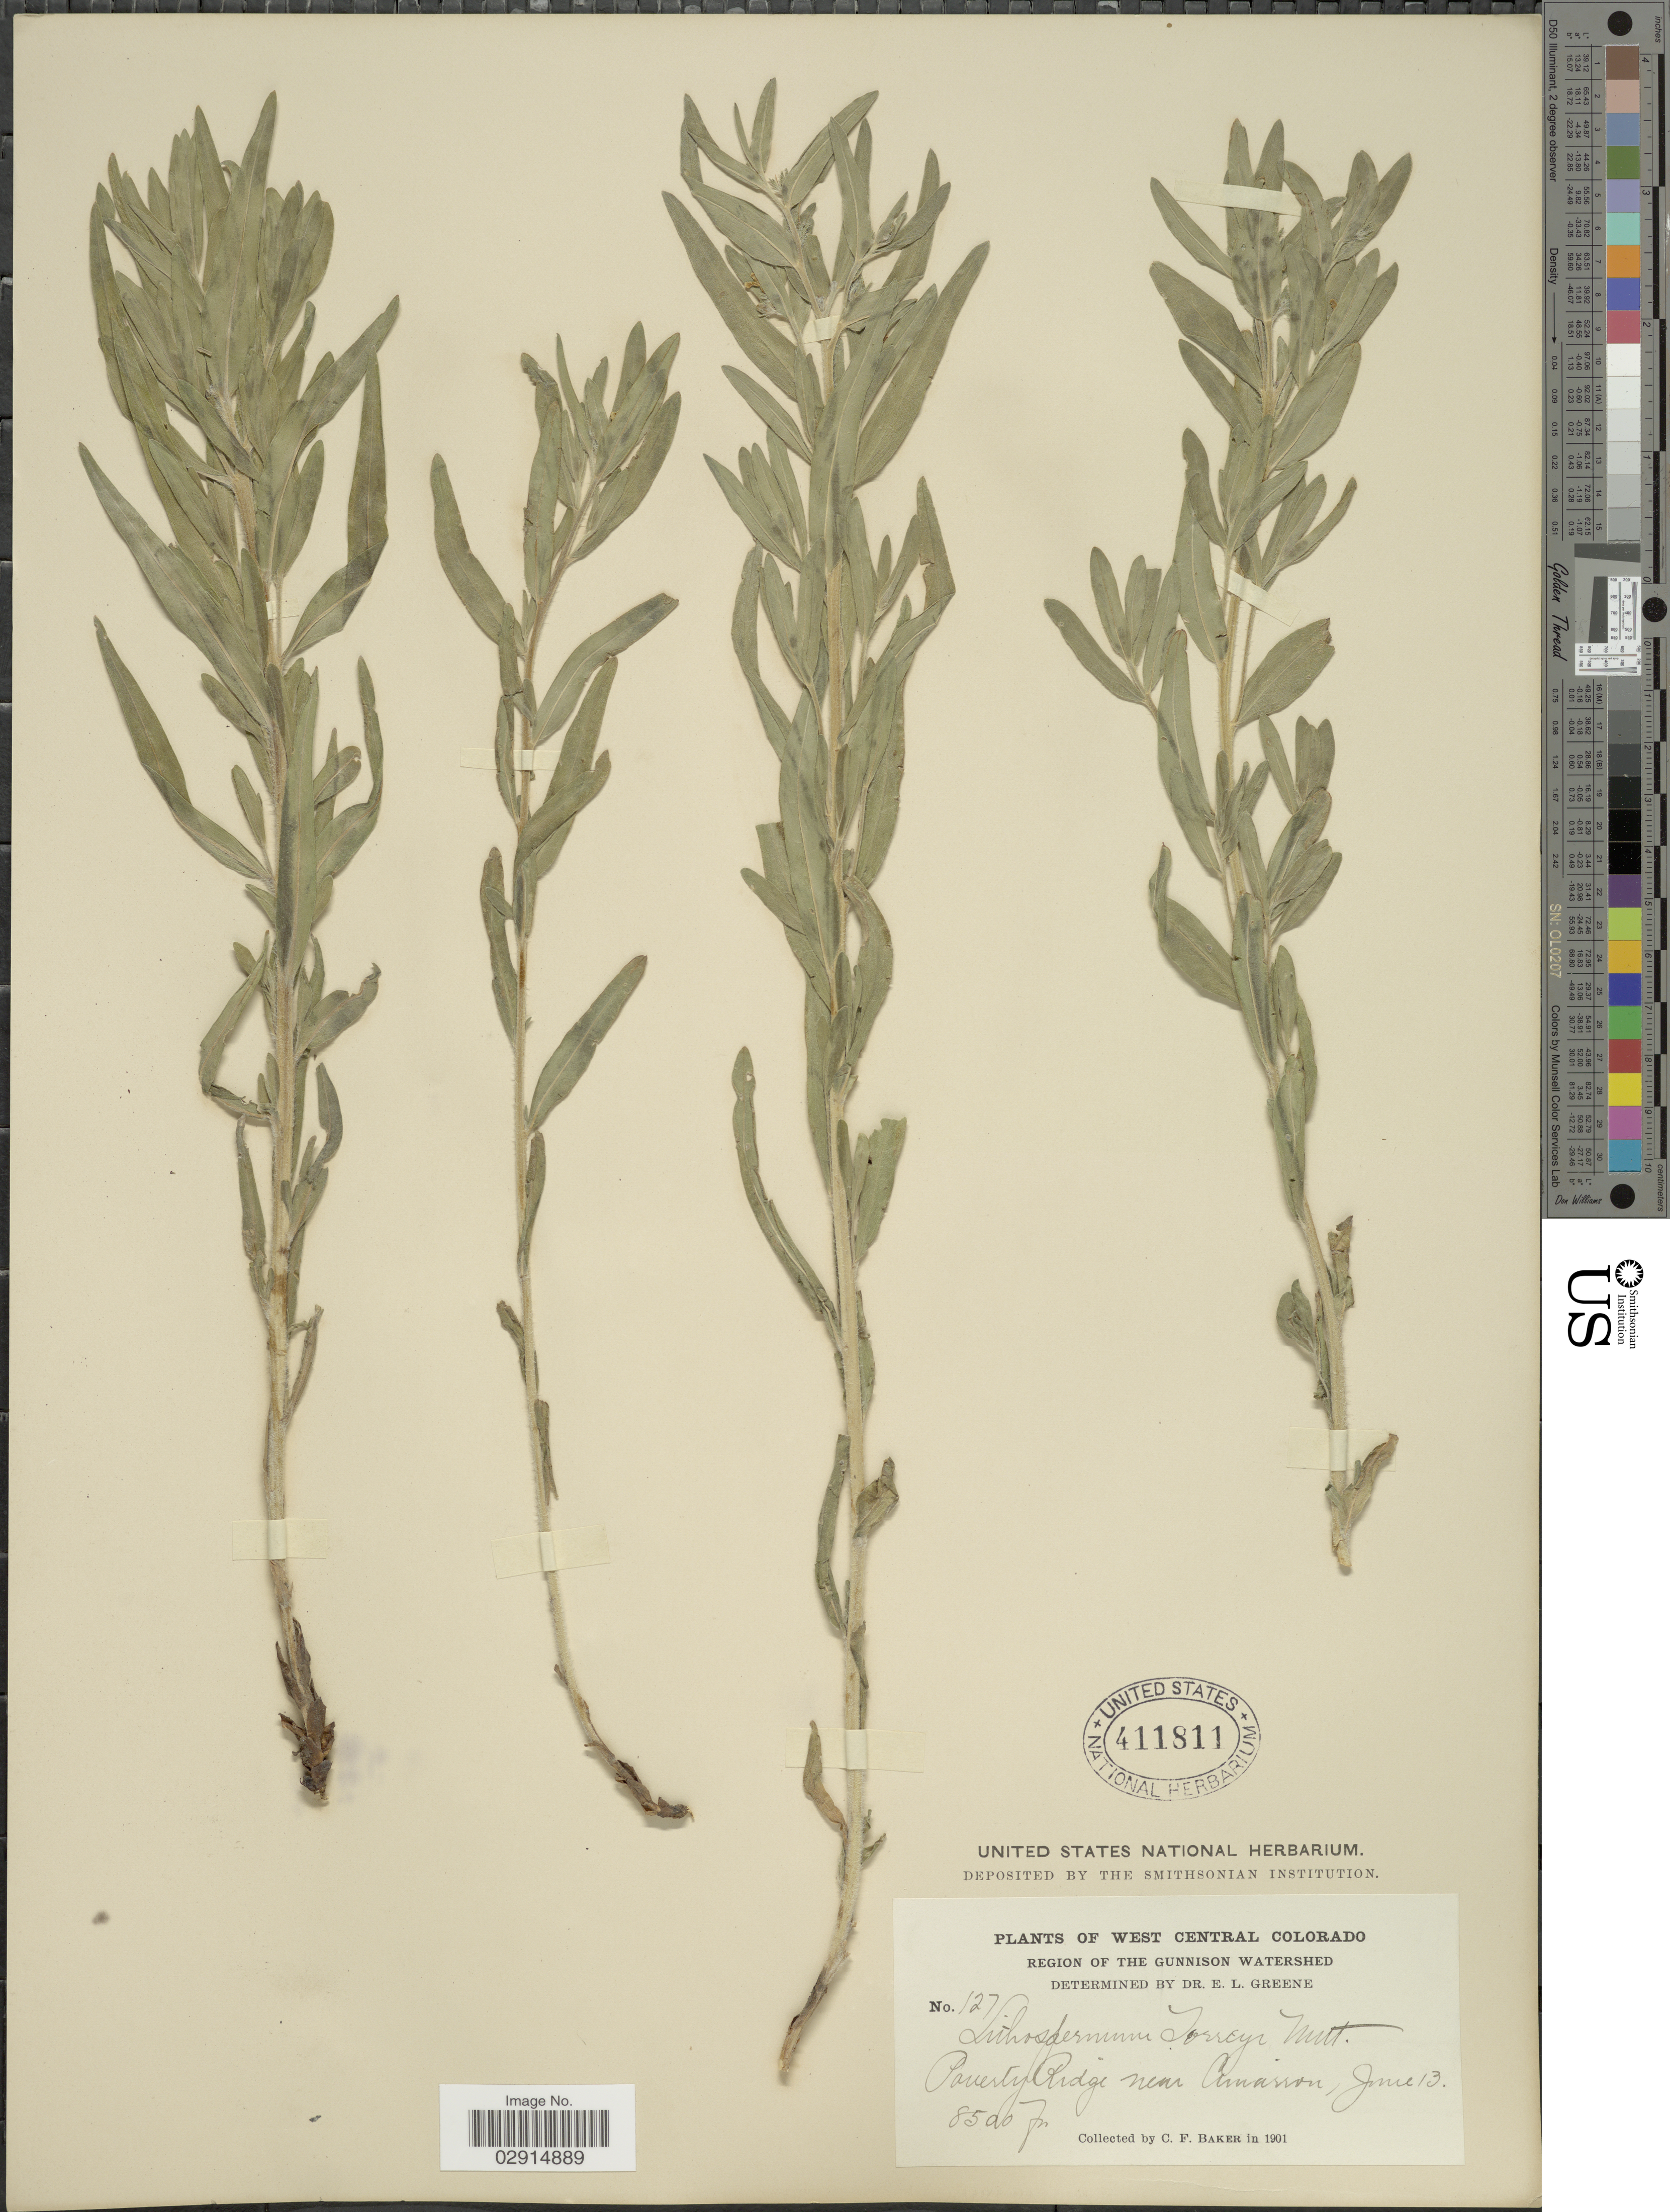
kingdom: Plantae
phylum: Tracheophyta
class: Magnoliopsida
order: Boraginales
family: Boraginaceae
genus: Lithospermum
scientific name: Lithospermum ruderale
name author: Douglas ex Lehm.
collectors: C. F. Baker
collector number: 127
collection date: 1901-06-16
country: United States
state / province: Colorado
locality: Poverty Ridge near Amarron. West Central Colorado. Region of the Gunnison Watershed.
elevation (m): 2591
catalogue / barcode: US 411811